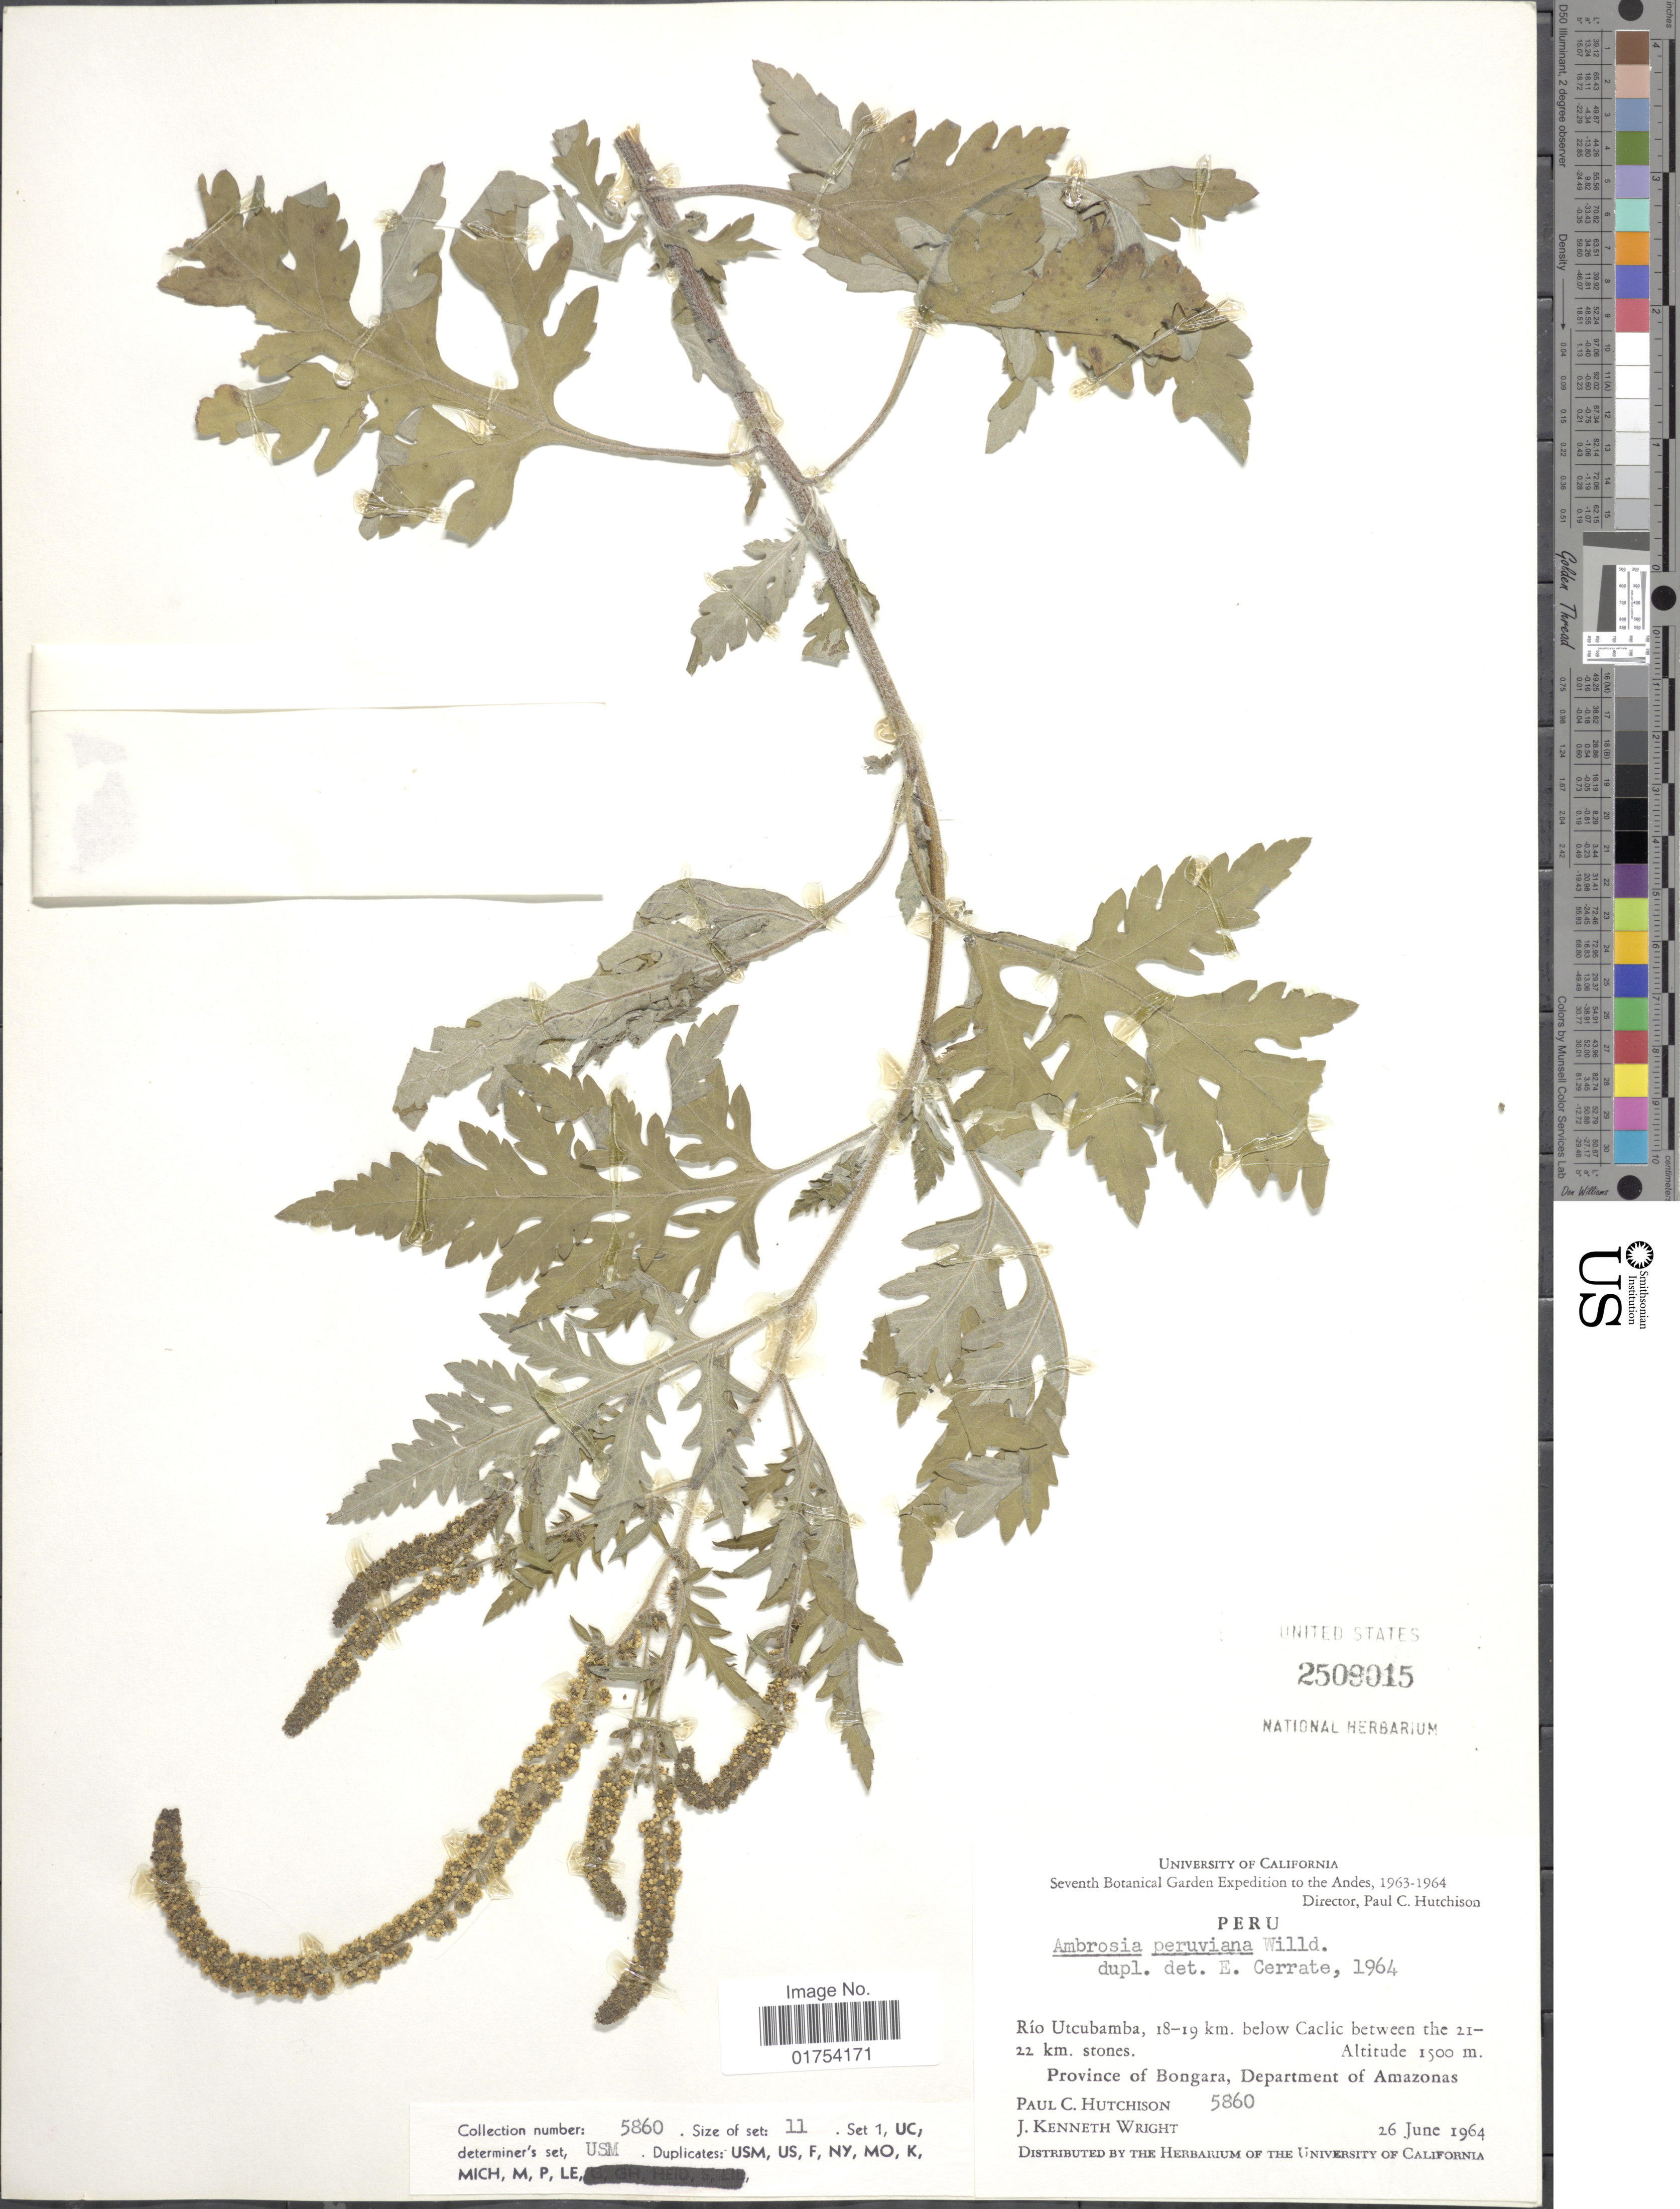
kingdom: Plantae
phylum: Tracheophyta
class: Magnoliopsida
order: Asterales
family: Asteraceae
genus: Ambrosia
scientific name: Ambrosia peruviana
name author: Willd.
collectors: P. C. Hutchison & J. K. Wright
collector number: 5860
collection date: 1964-06-26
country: Peru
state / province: Amazonas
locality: Rio Utcubamba, 18-19 km. below Caclic between the 21-22 km. stones. Province of Bongara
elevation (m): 1500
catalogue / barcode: US 2509015